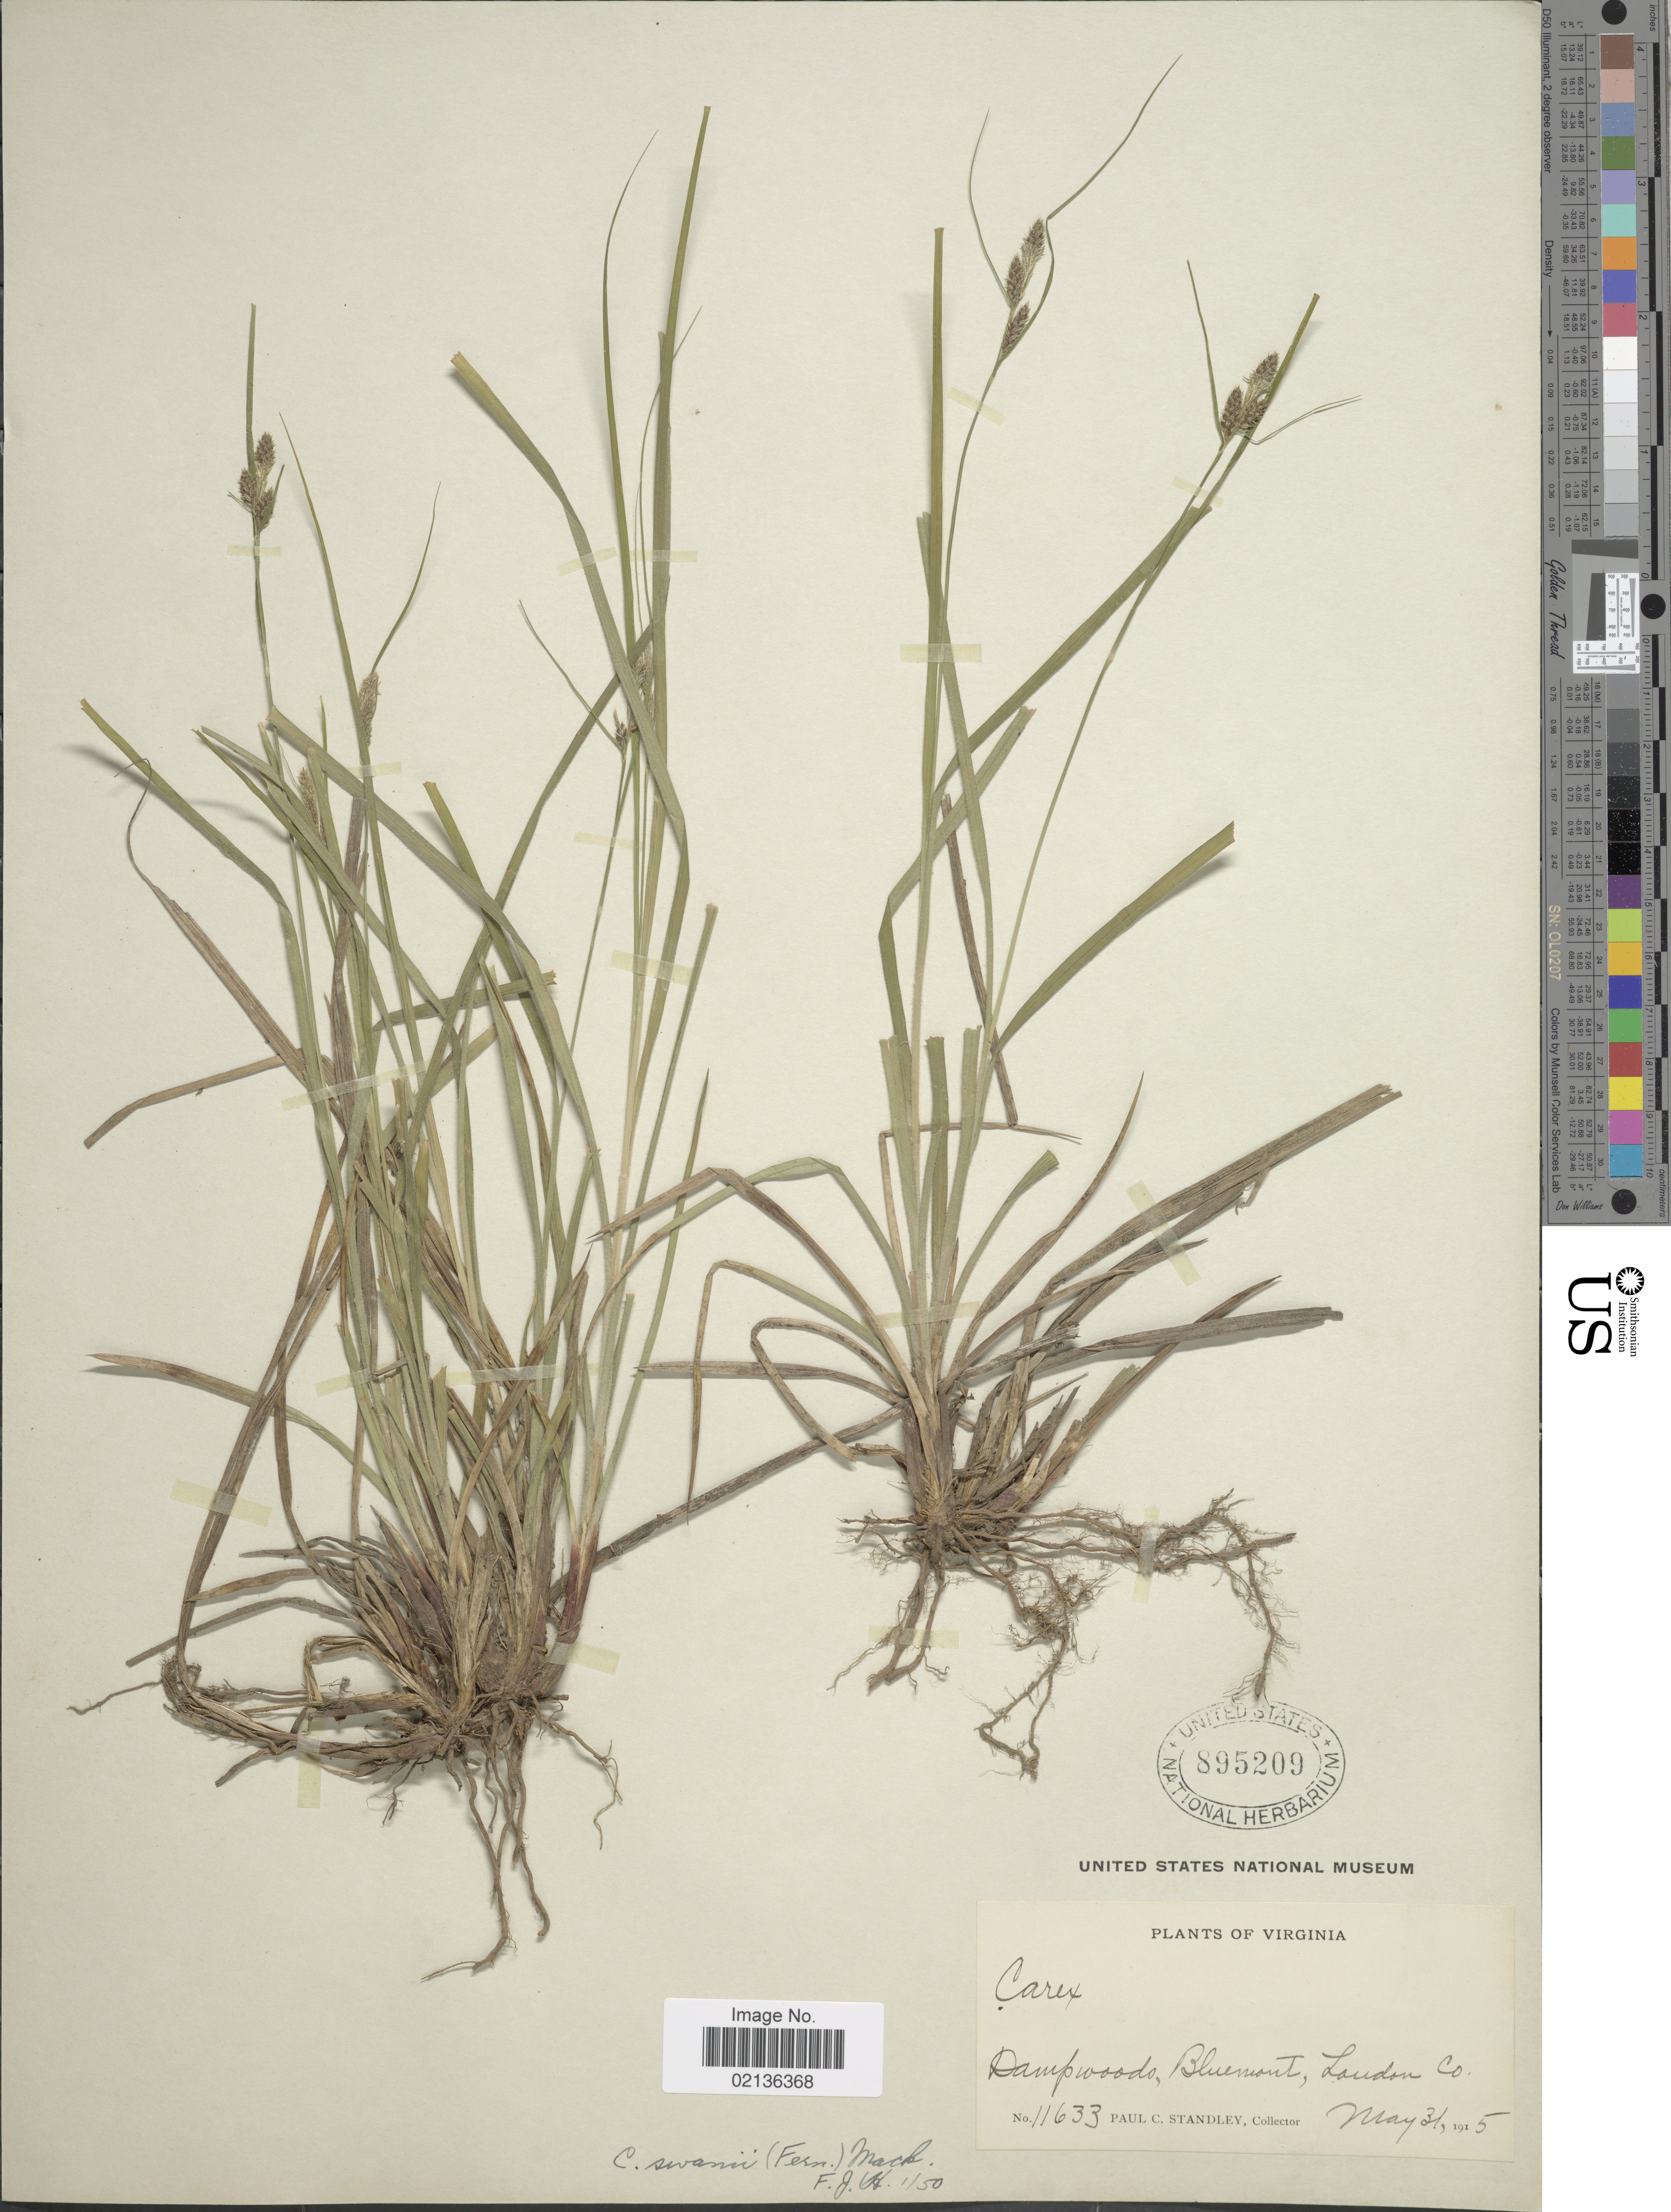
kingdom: Plantae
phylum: Tracheophyta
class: Liliopsida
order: Poales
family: Cyperaceae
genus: Carex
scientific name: Carex swanii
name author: (Fernald) Mack.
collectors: P. C. Standley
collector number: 11633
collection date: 1915-05-31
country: United States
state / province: Virginia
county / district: Loudoun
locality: Damp woods, Bluemont,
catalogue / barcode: US 895209